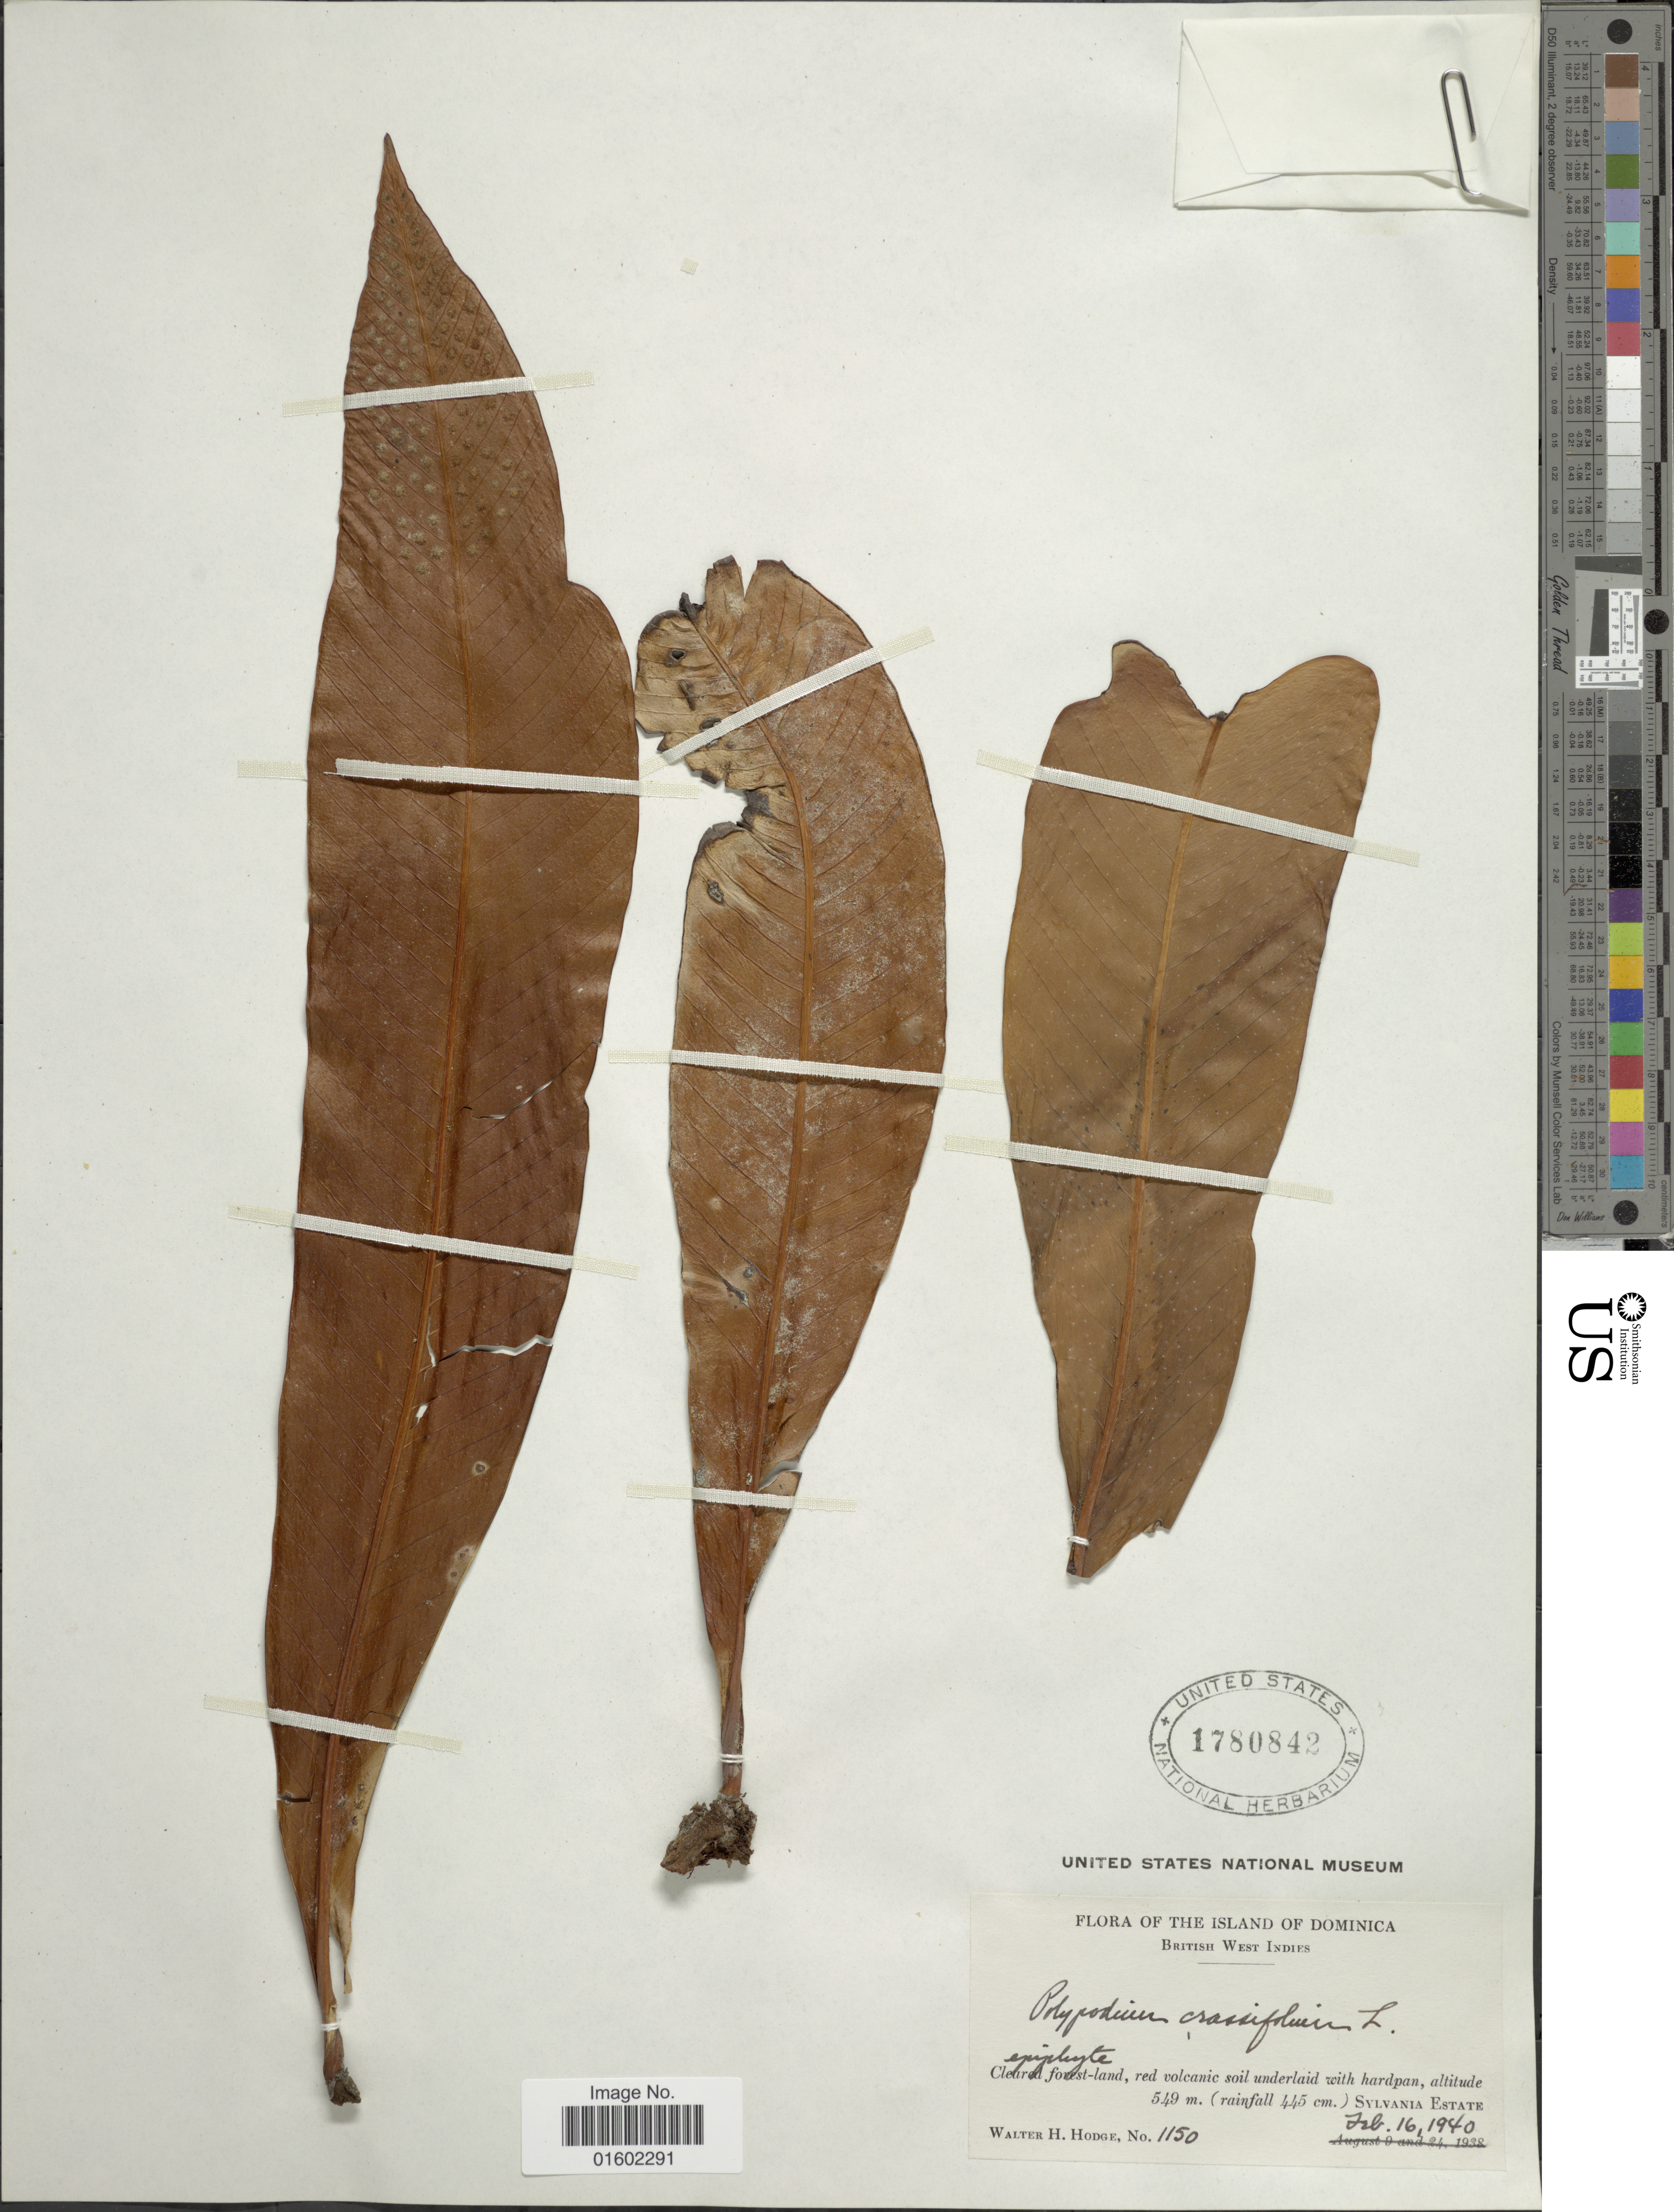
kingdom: Plantae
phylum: Tracheophyta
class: Polypodiopsida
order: Polypodiales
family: Polypodiaceae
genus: Niphidium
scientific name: Niphidium crassifolium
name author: (L.) Lellinger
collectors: W. Hodge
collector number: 1150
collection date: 1940-02-16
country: Dominica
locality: British West Indies, Sylvania Estate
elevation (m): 549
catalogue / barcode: US 1780842